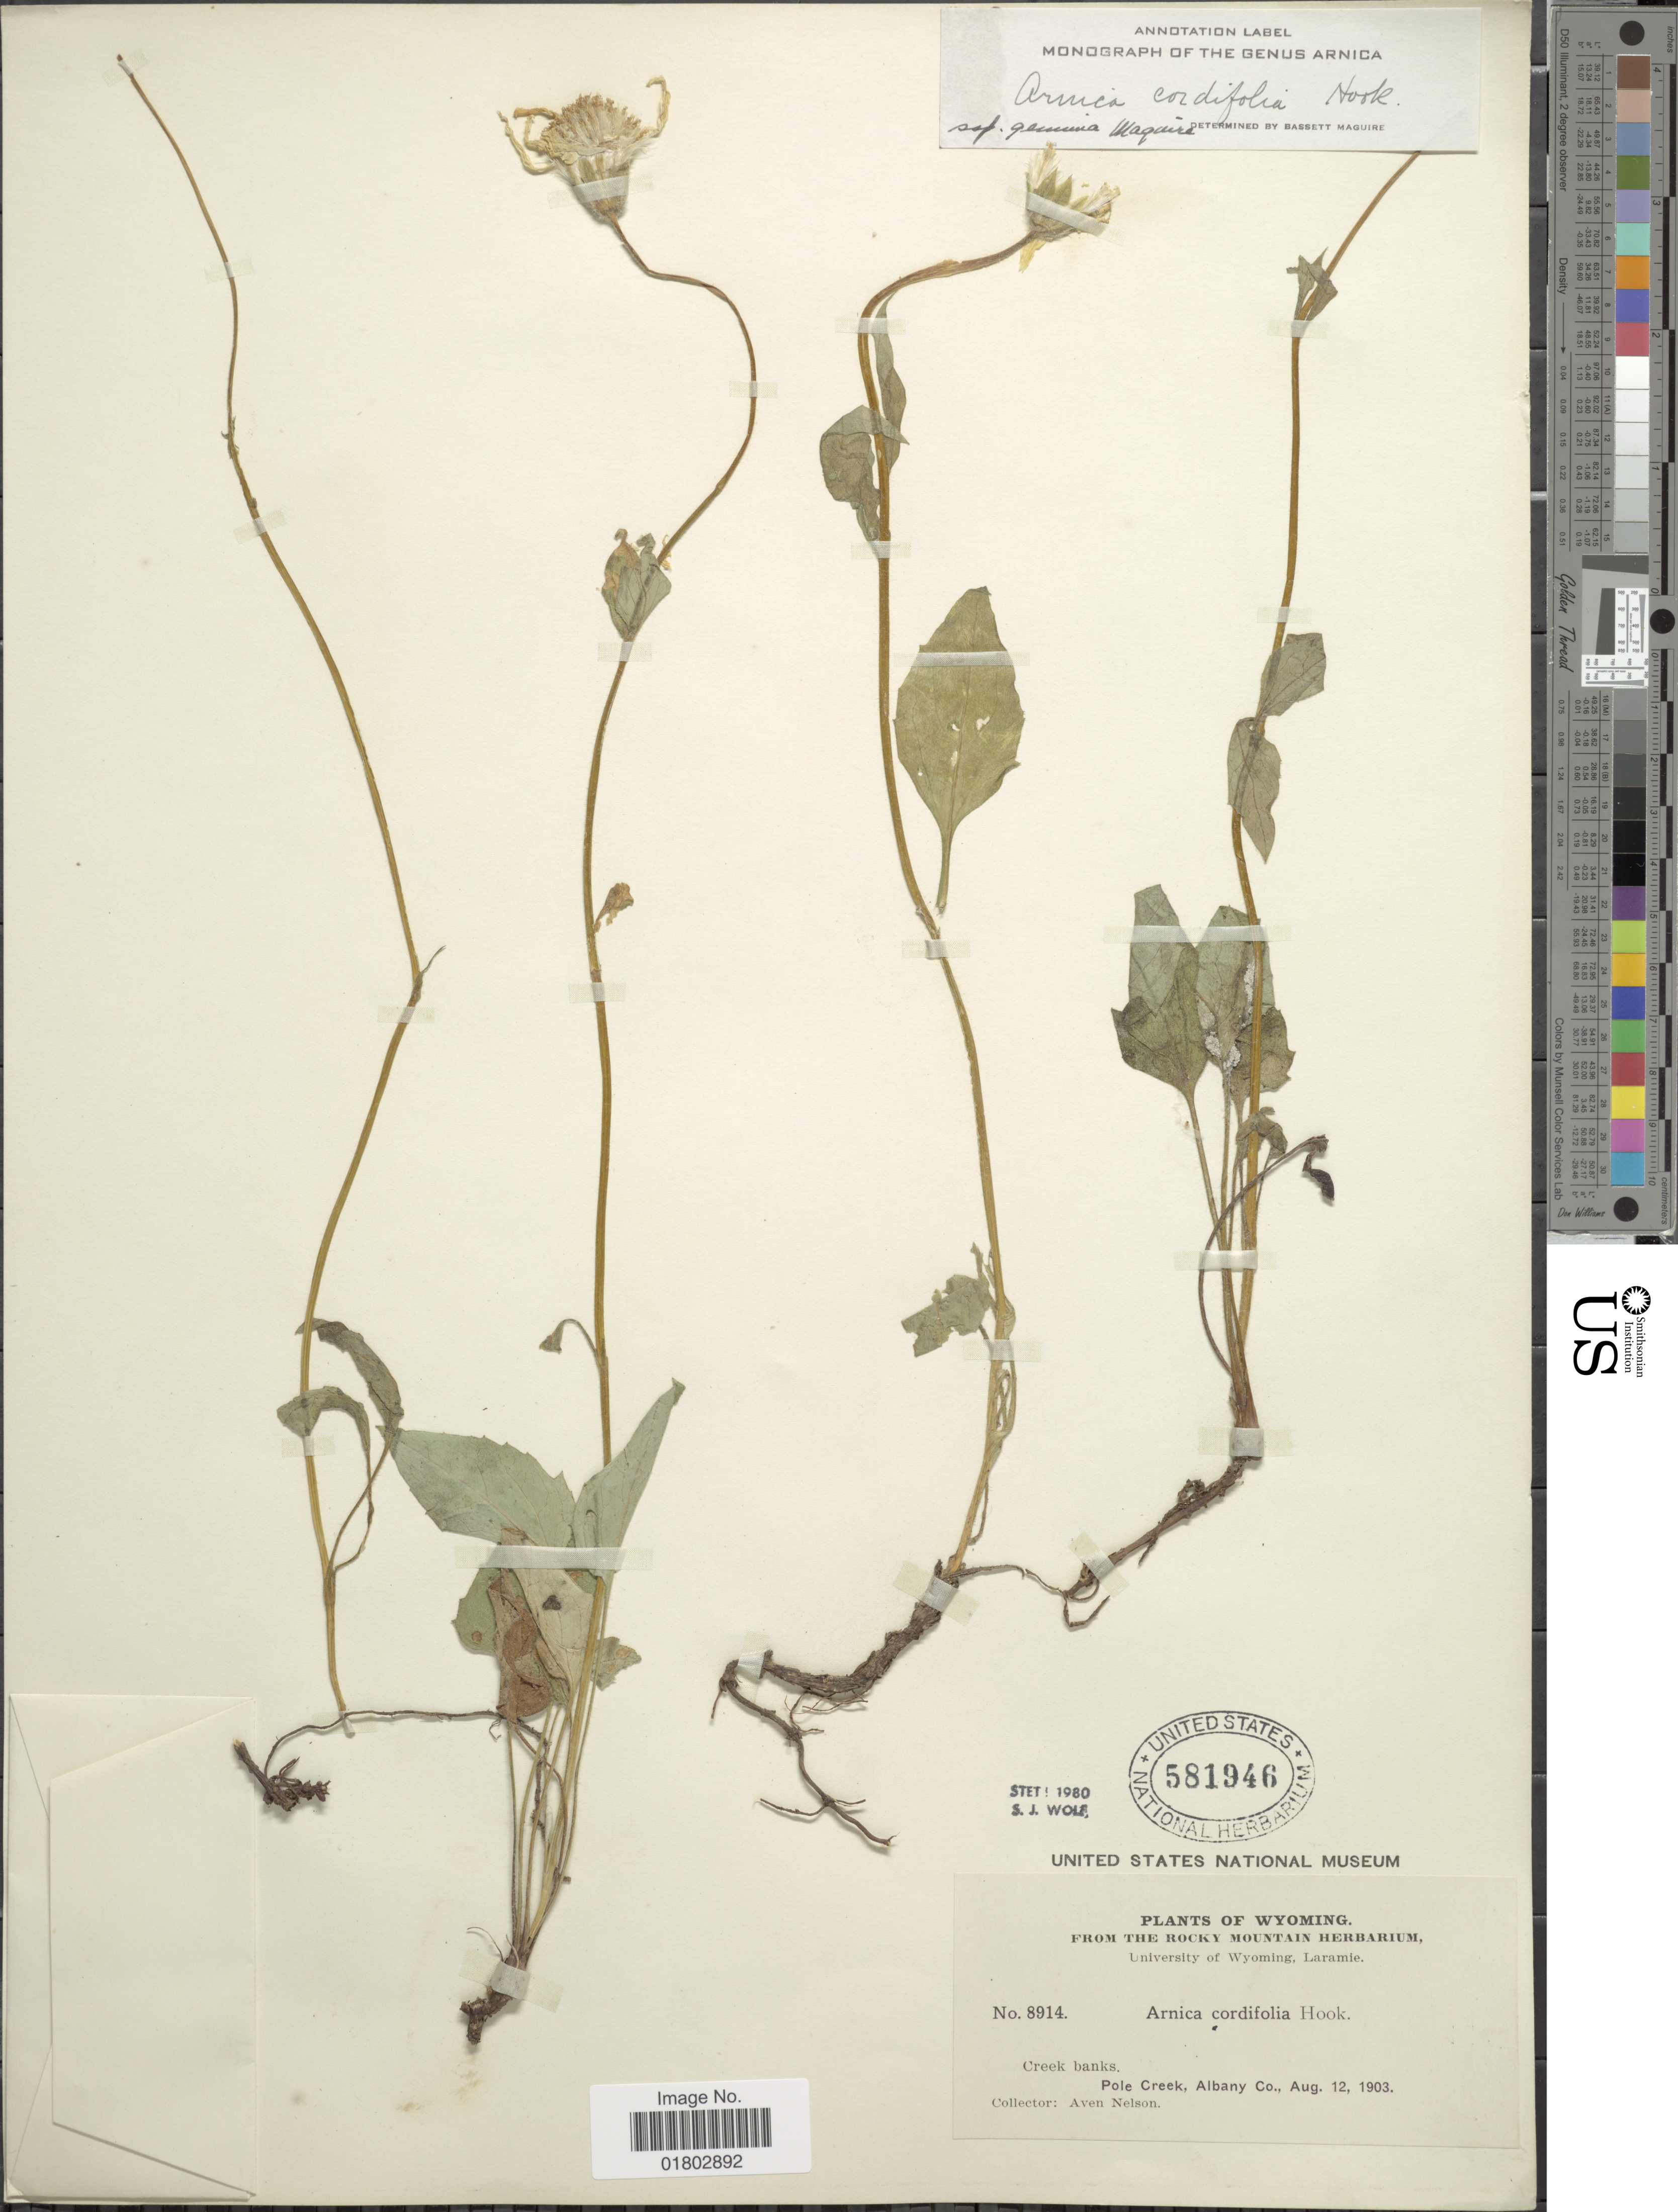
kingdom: Plantae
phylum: Tracheophyta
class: Magnoliopsida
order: Asterales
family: Asteraceae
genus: Arnica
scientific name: Arnica cordifolia subsp. genuina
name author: Maguire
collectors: A. Nelson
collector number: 8914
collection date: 1903-08-12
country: United States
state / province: Wyoming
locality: Creek banks, Pole Creek, Albany Co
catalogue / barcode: US 581946